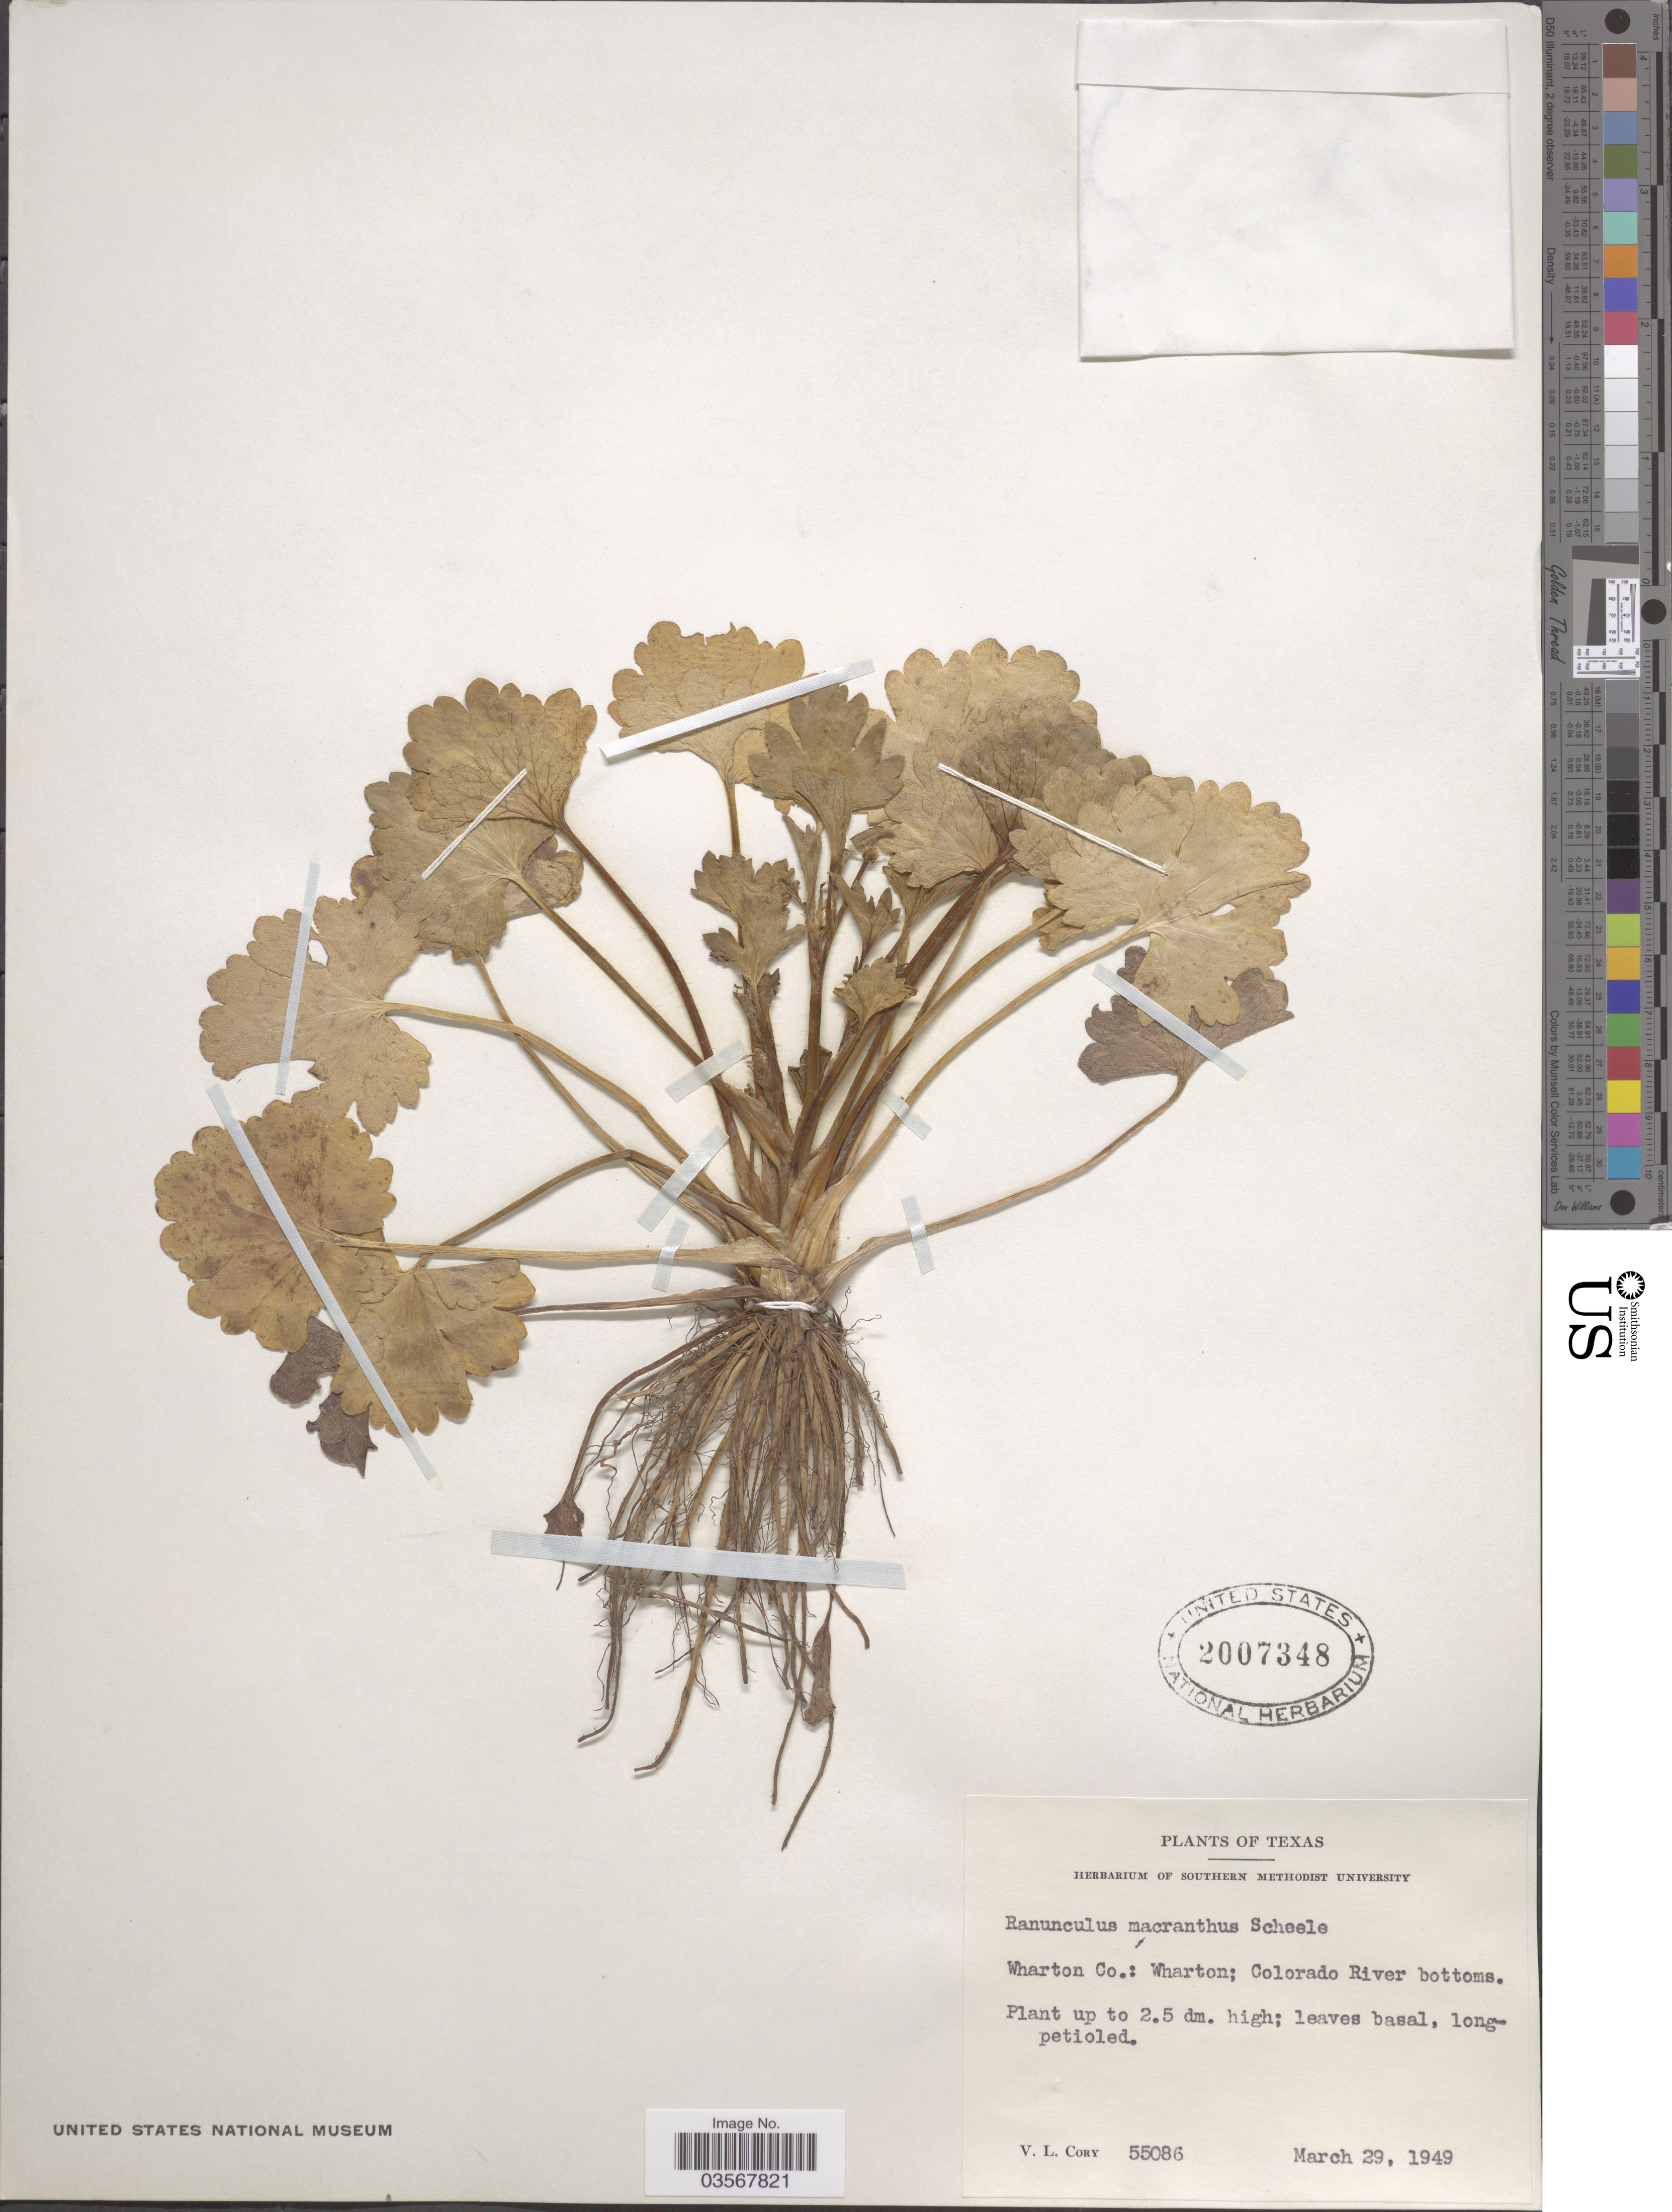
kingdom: Plantae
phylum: Tracheophyta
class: Magnoliopsida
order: Ranunculales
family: Ranunculaceae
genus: Ranunculus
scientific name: Ranunculus macranthus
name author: Scheele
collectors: V. Cory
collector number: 55086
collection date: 1949-03-29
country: United States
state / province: Texas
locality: Wharton Co.: Wharton; Colorado River bottoms.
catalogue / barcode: US 2007348